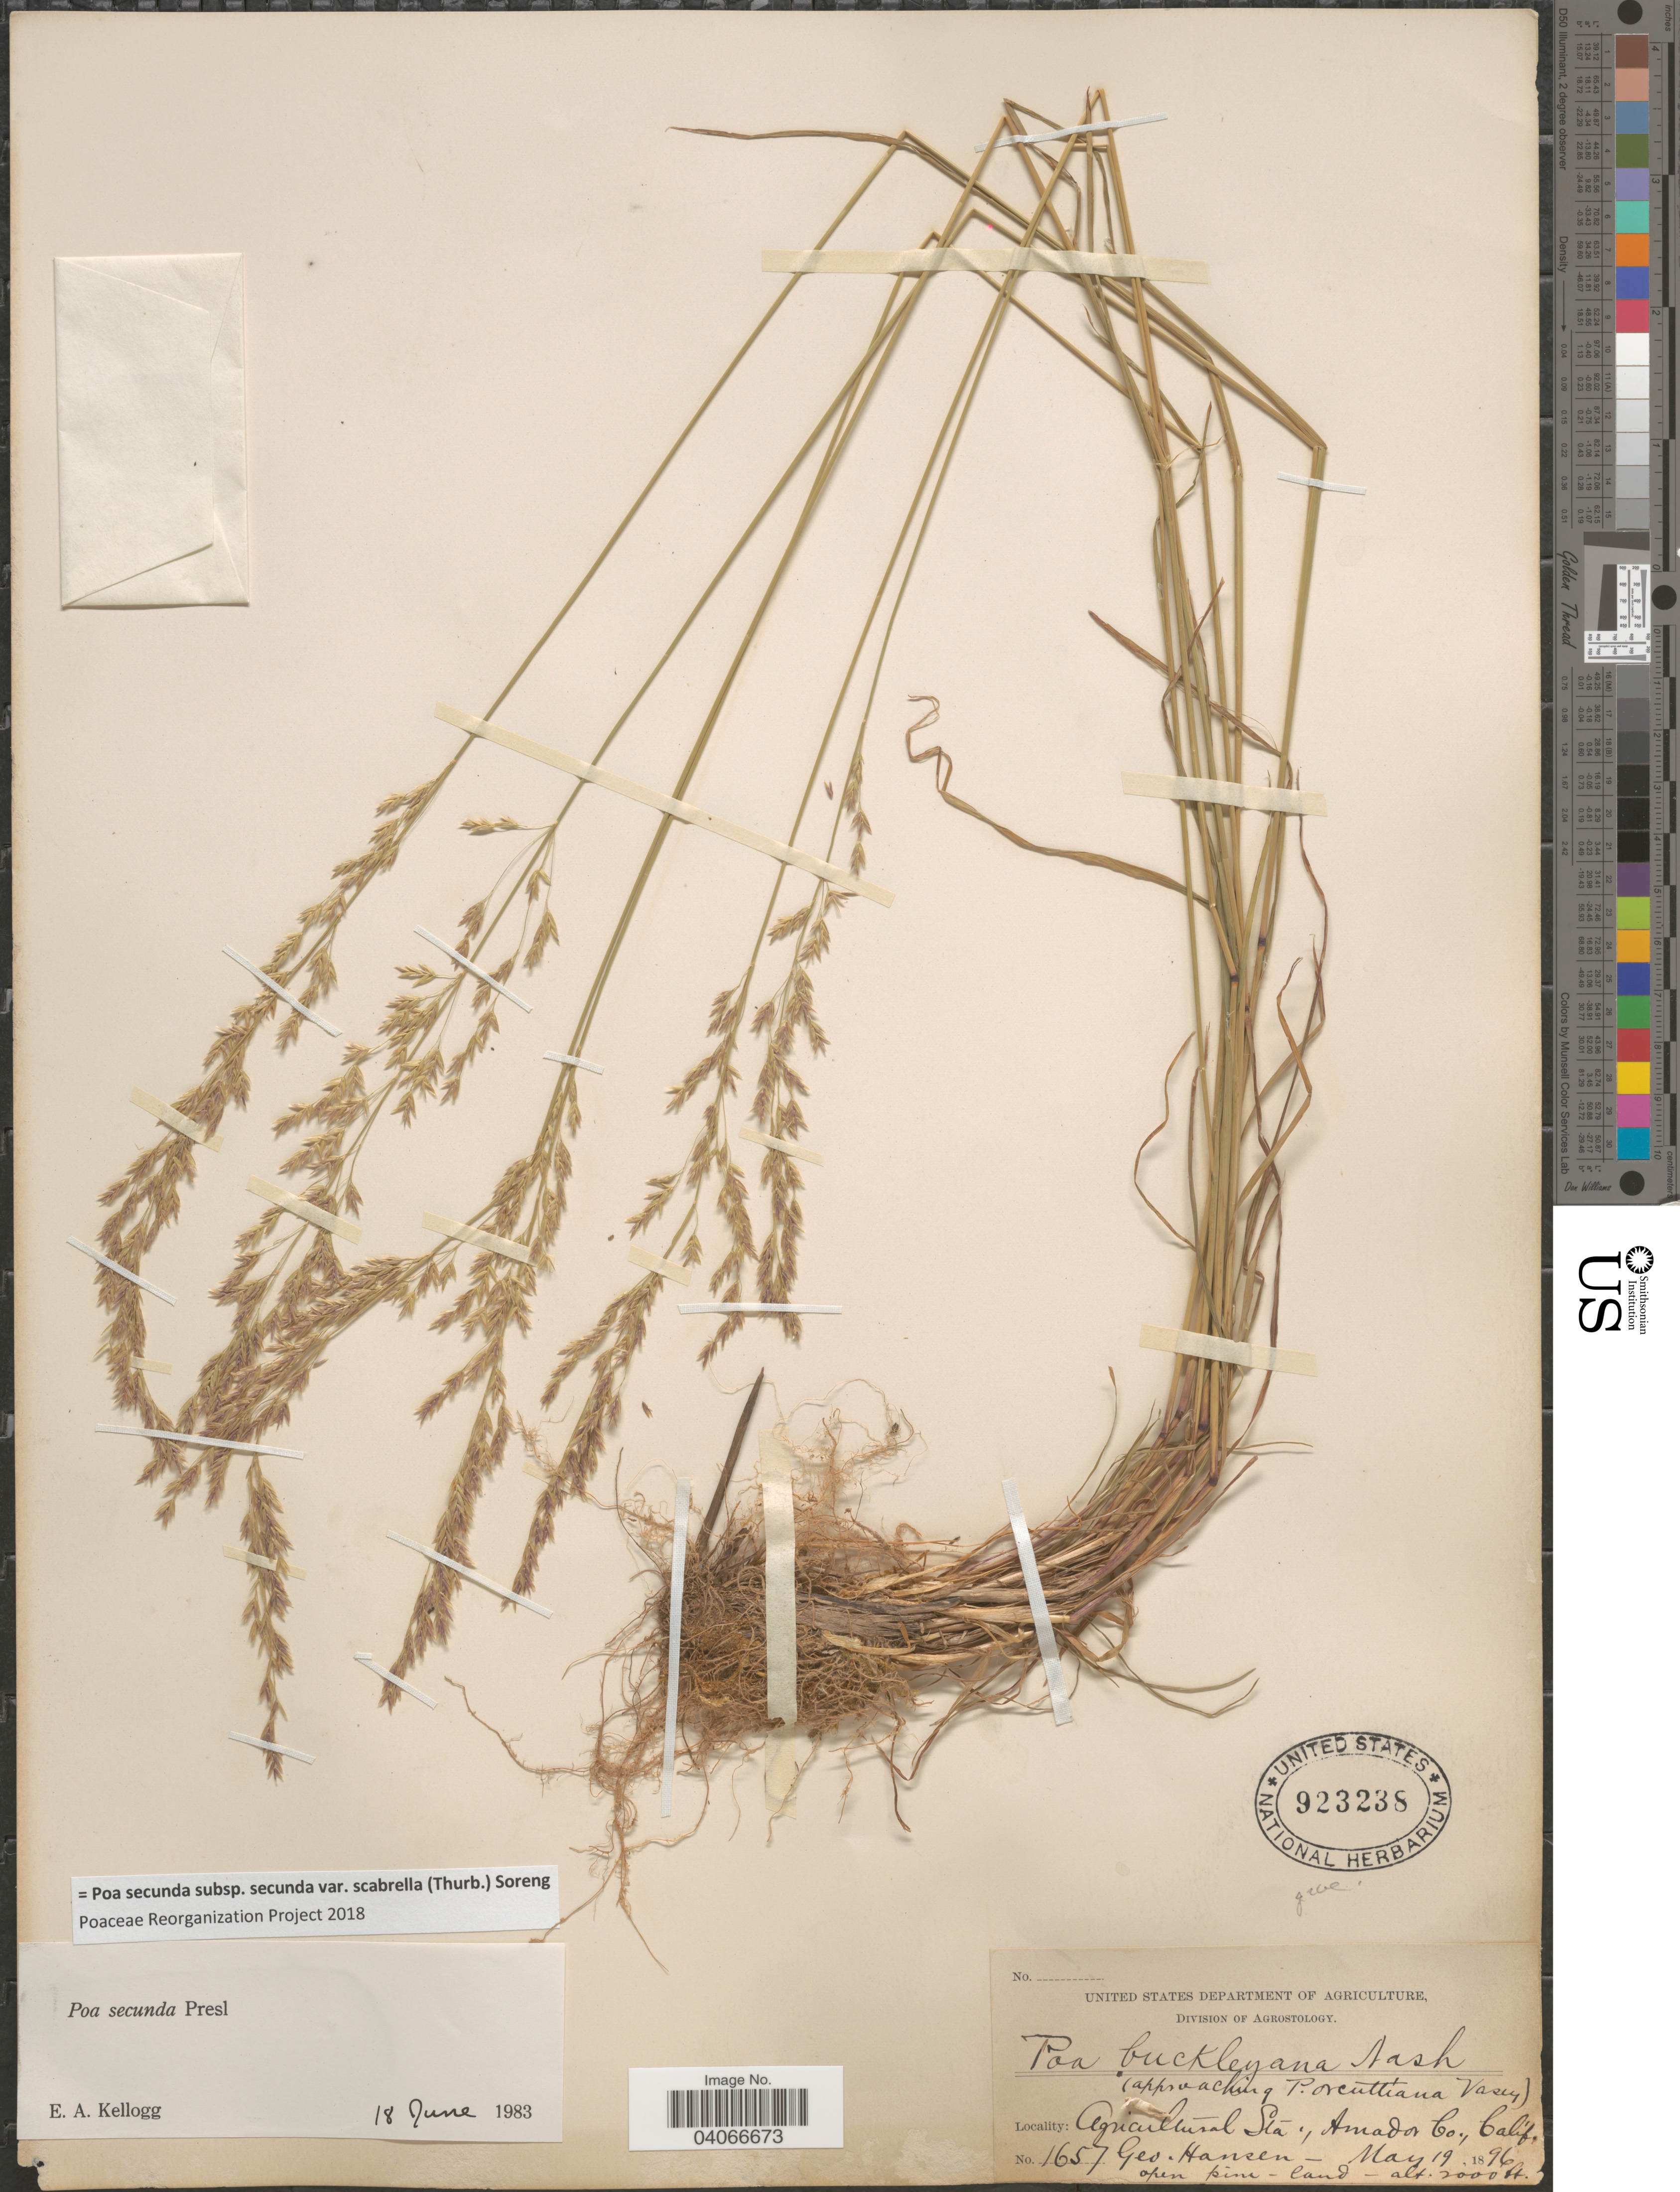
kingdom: Plantae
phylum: Tracheophyta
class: Liliopsida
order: Poales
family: Poaceae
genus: Poa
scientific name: Poa secunda subsp. secunda var. scabrella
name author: (Thurb.) Soreng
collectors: G. Hansen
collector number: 1657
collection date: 1896-05-19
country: United States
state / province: California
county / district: Amador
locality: Agricultural Sta., Amador Co.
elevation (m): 610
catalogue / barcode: US 923238